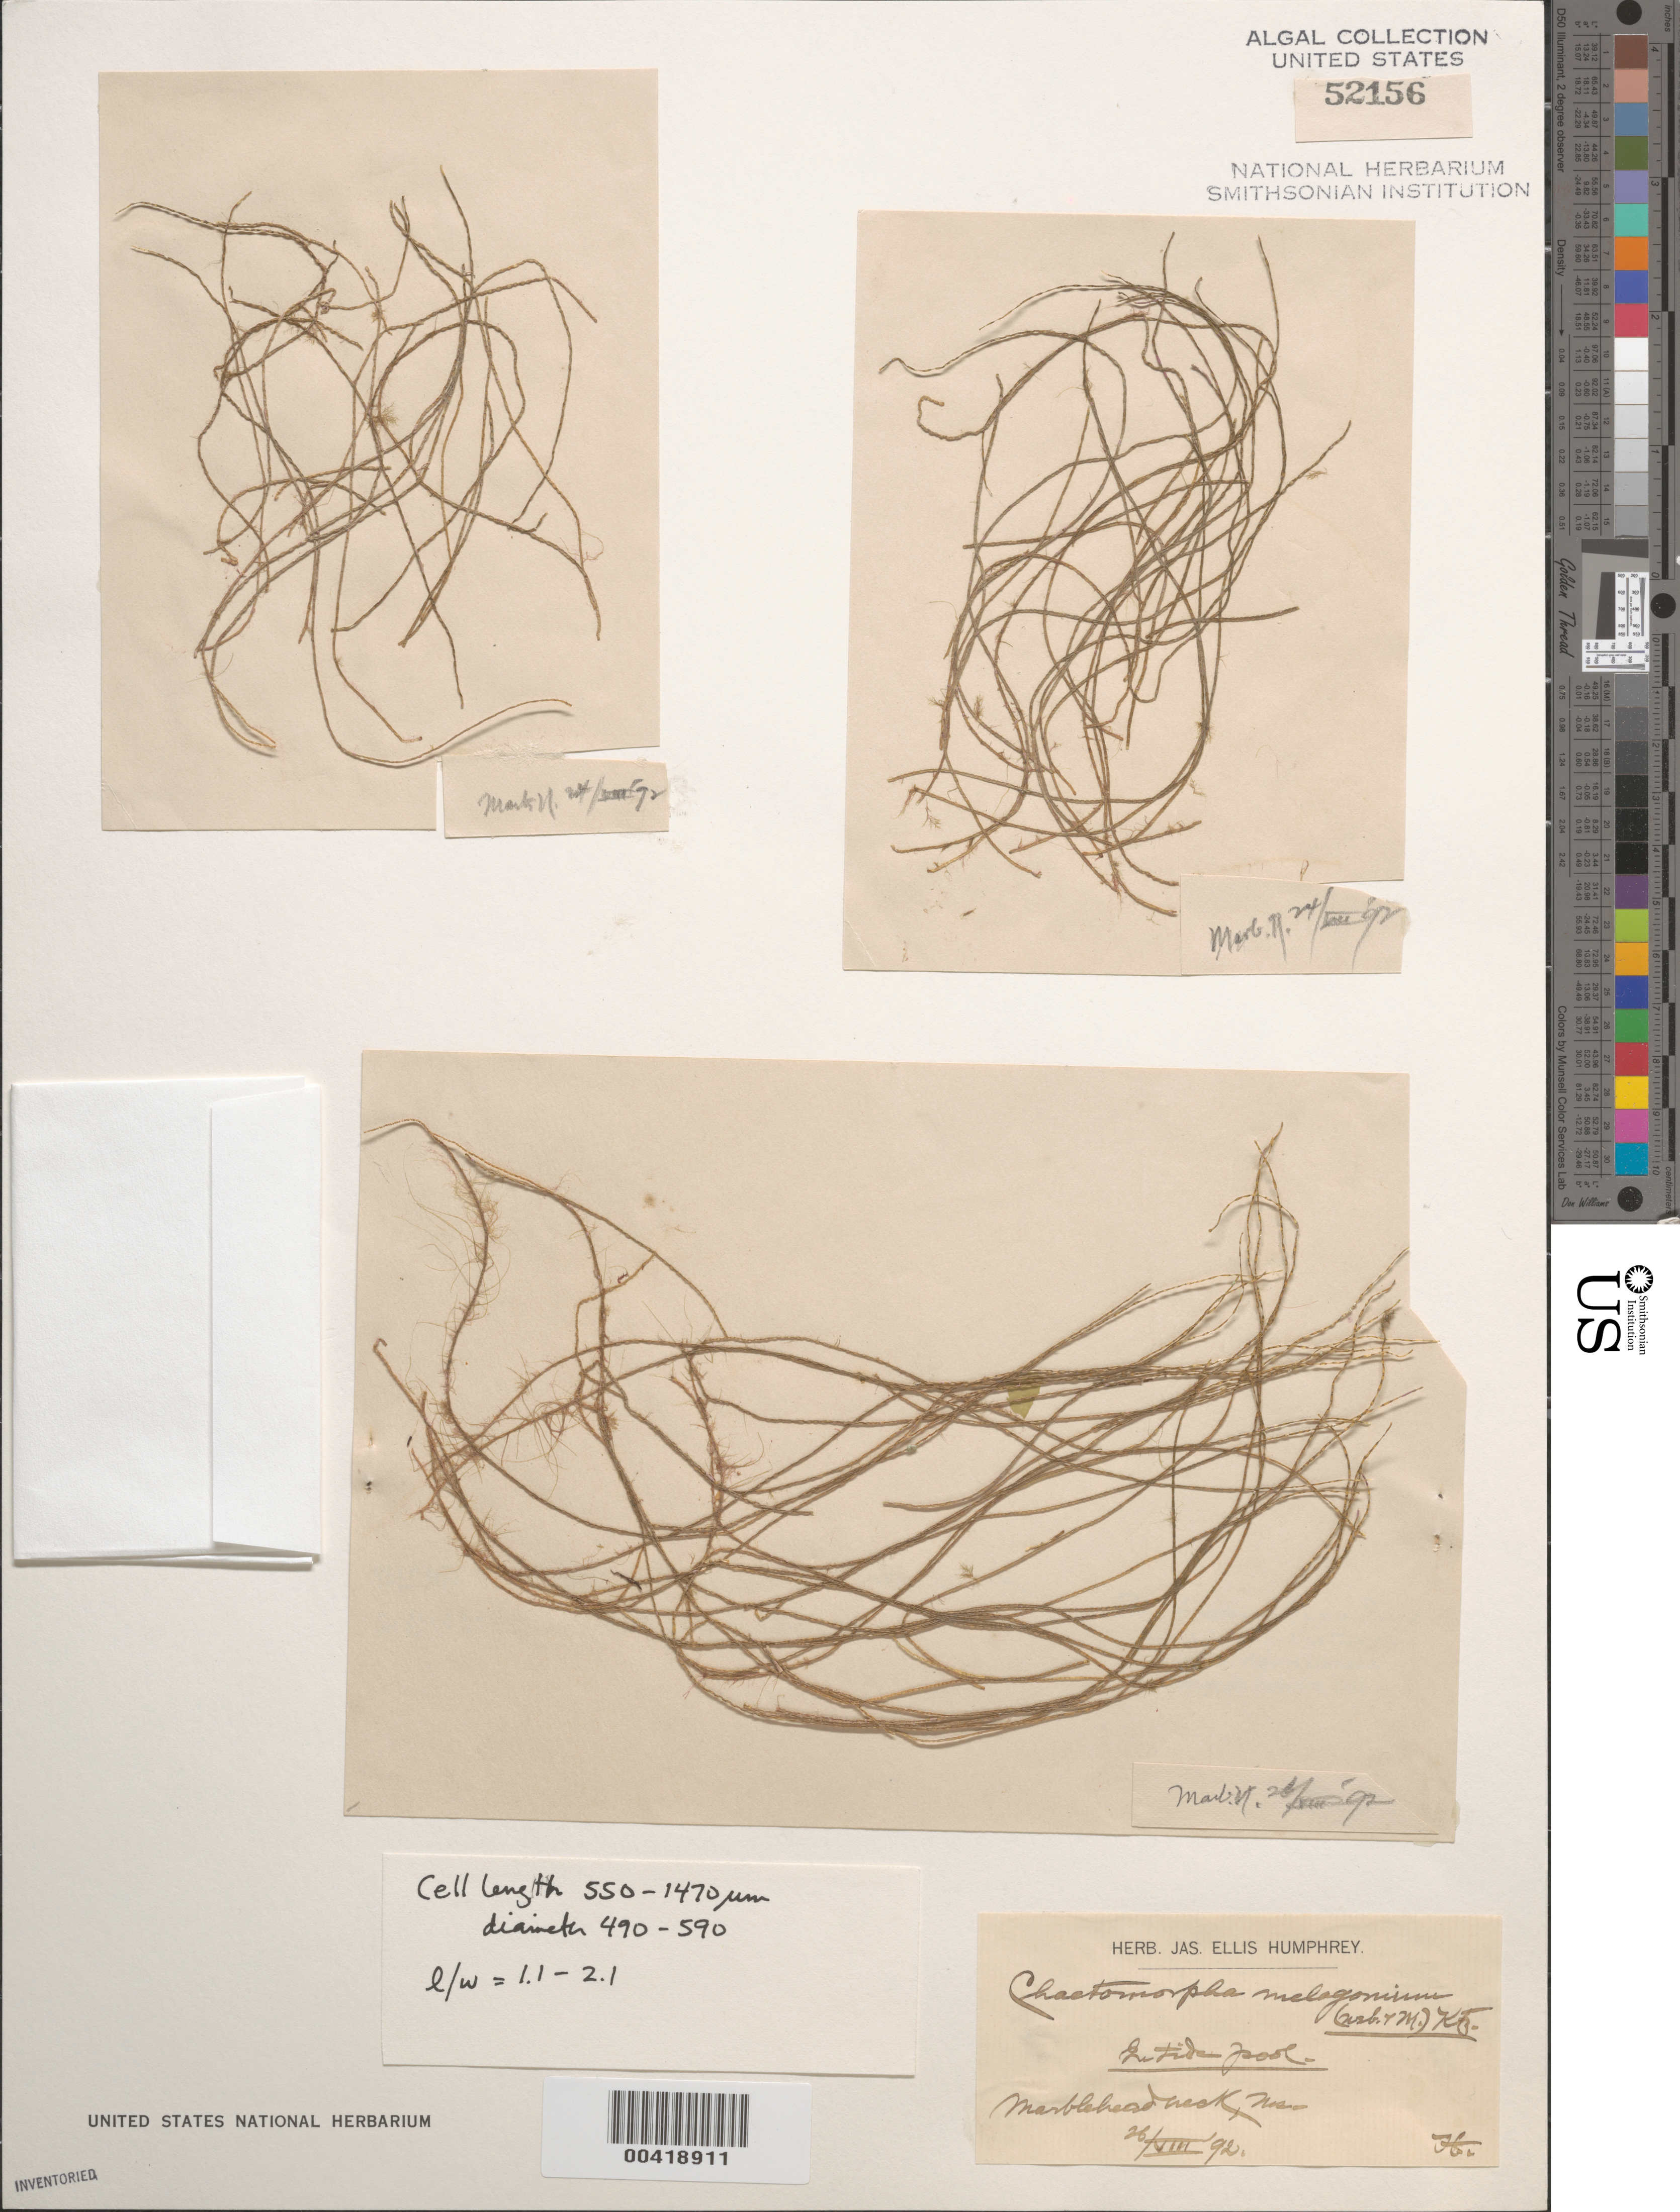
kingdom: Plantae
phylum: Chlorophyta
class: Ulvophyceae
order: Cladophorales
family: Cladophoraceae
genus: Chaetomorpha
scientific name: Chaetomorpha melagonium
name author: (F. Weber & D. Mohr) Kützing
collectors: J. Humphrey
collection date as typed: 24 Aug 1892 AND 26 Aug 1892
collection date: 1892-08-24,1892-08-26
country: United States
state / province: Massachusetts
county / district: Essex County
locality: Marblehead Neck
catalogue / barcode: US 52156